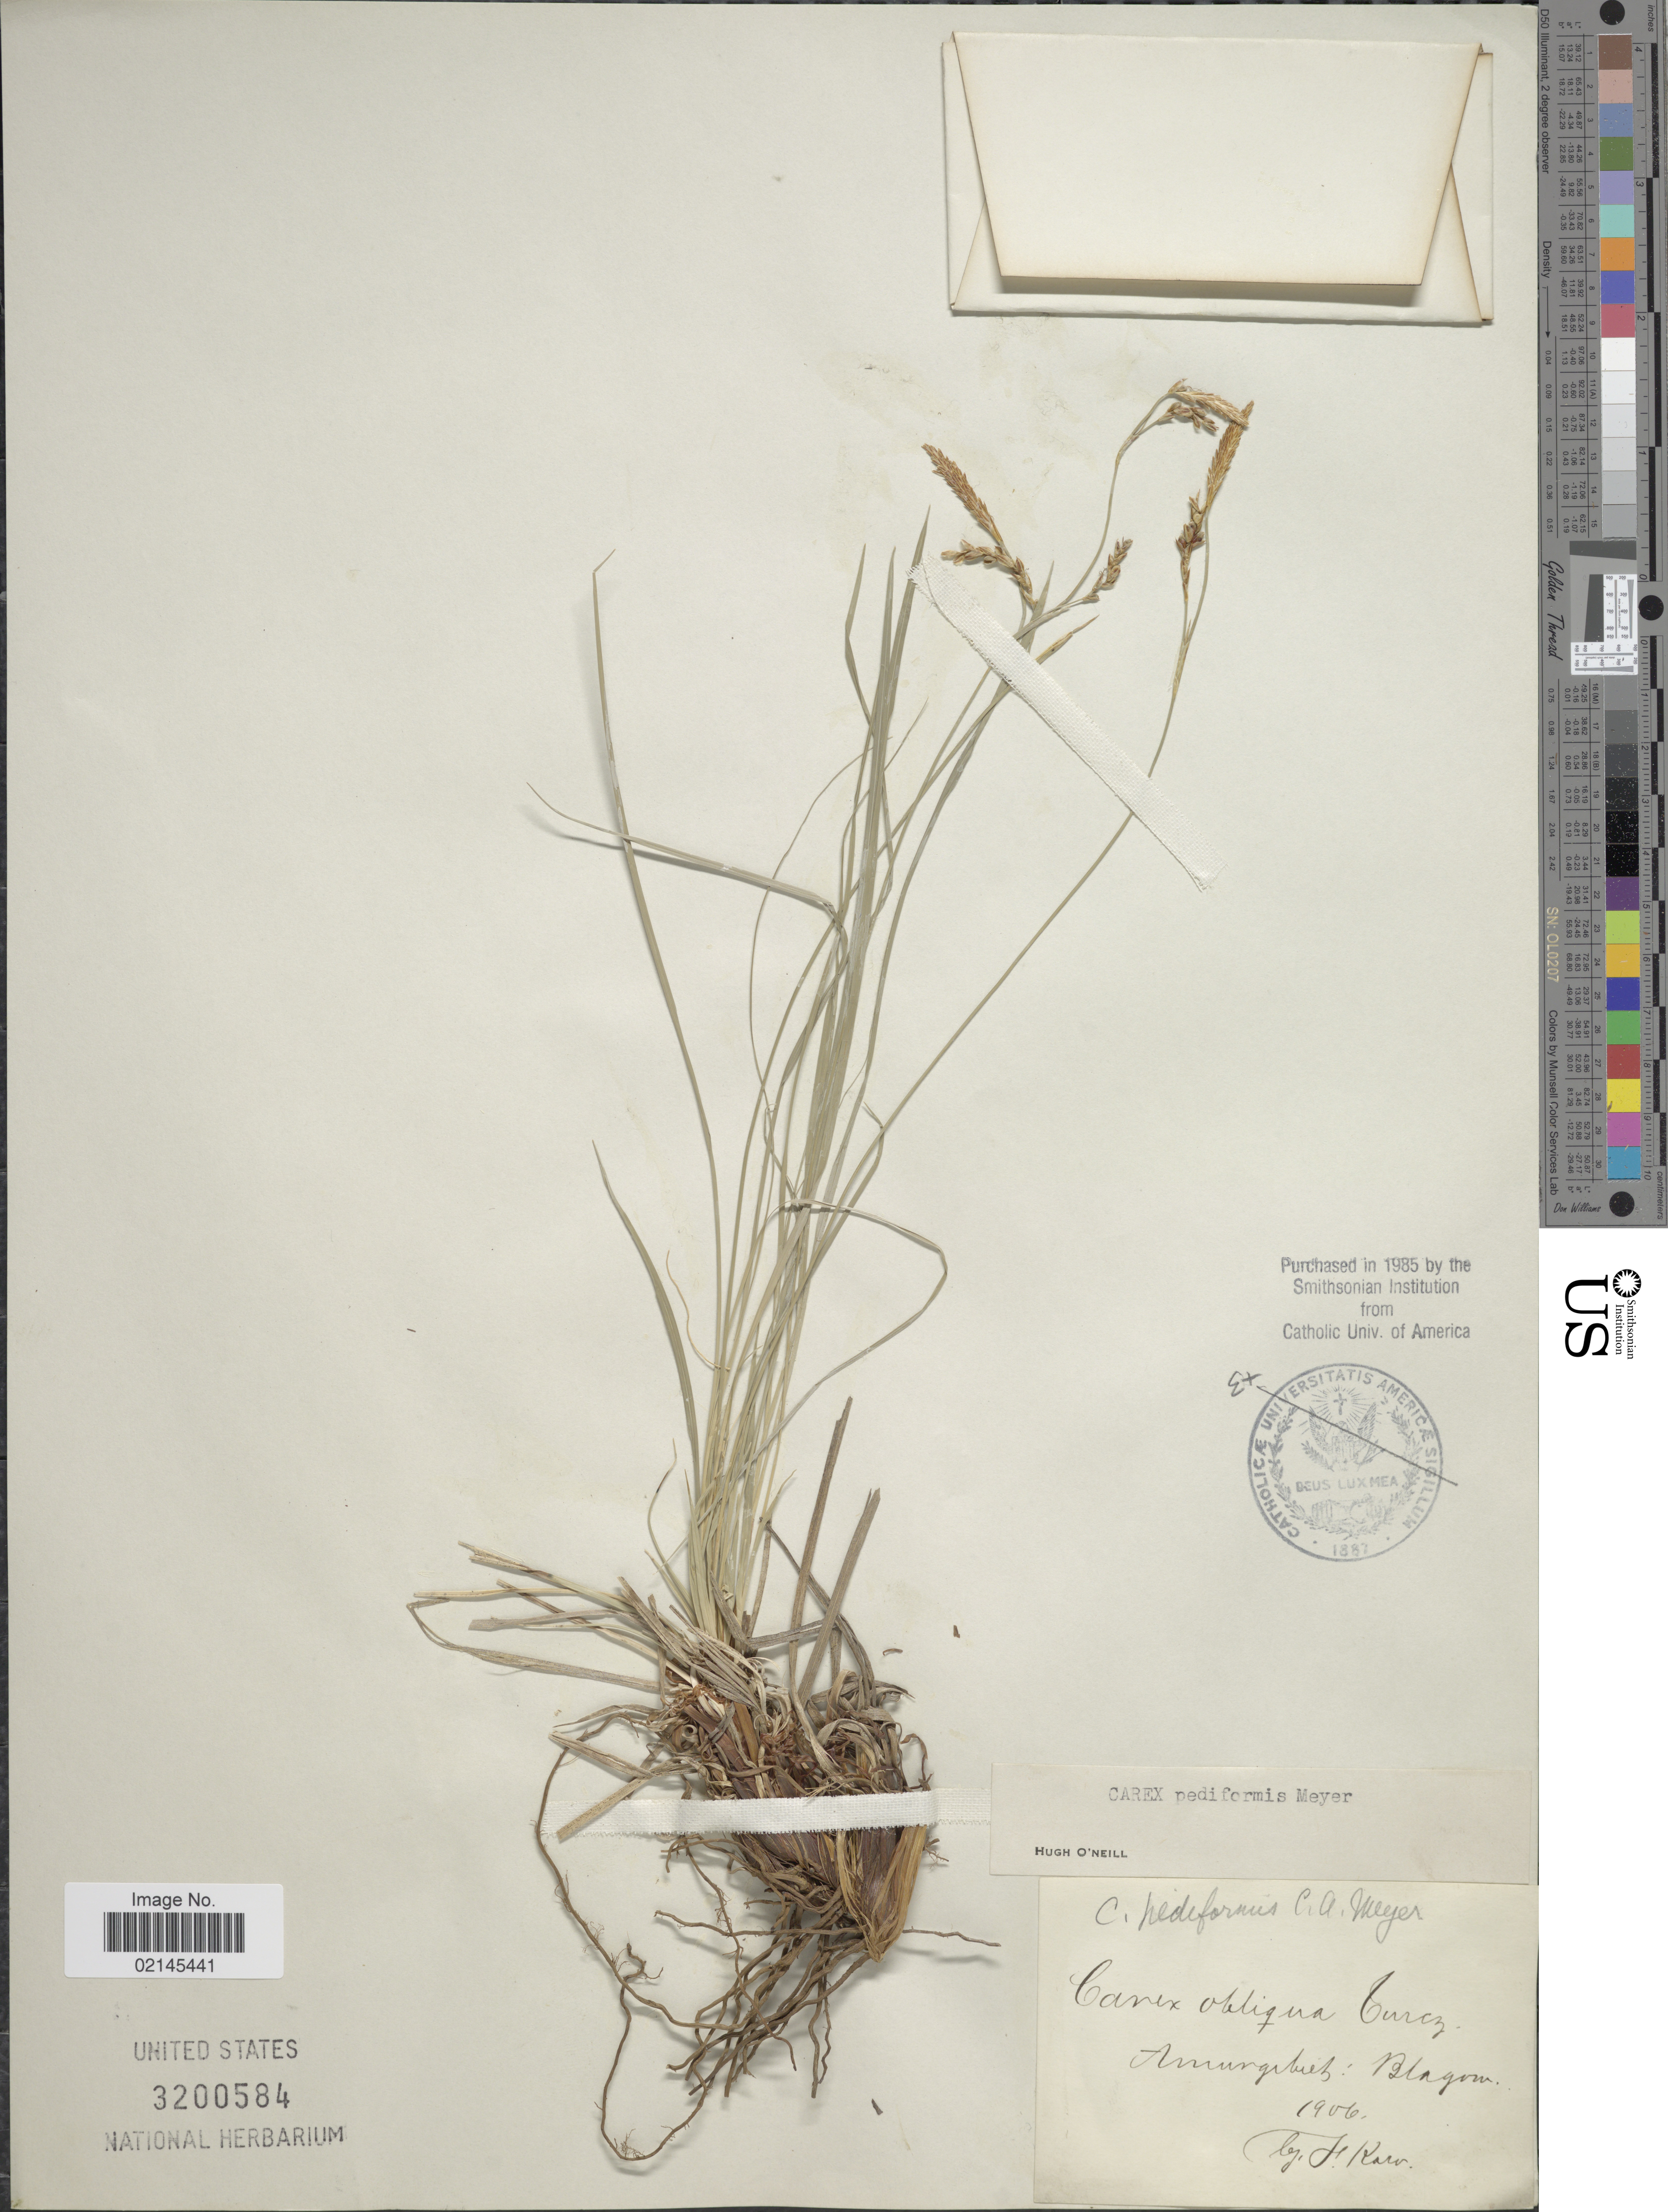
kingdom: Plantae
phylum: Tracheophyta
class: Liliopsida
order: Poales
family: Cyperaceae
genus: Carex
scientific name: Carex pediformis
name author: C.A. Mey.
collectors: F. Karo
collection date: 1906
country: Russian Federation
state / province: Amur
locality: Amurgebiet, Blagow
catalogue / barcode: US 3200584